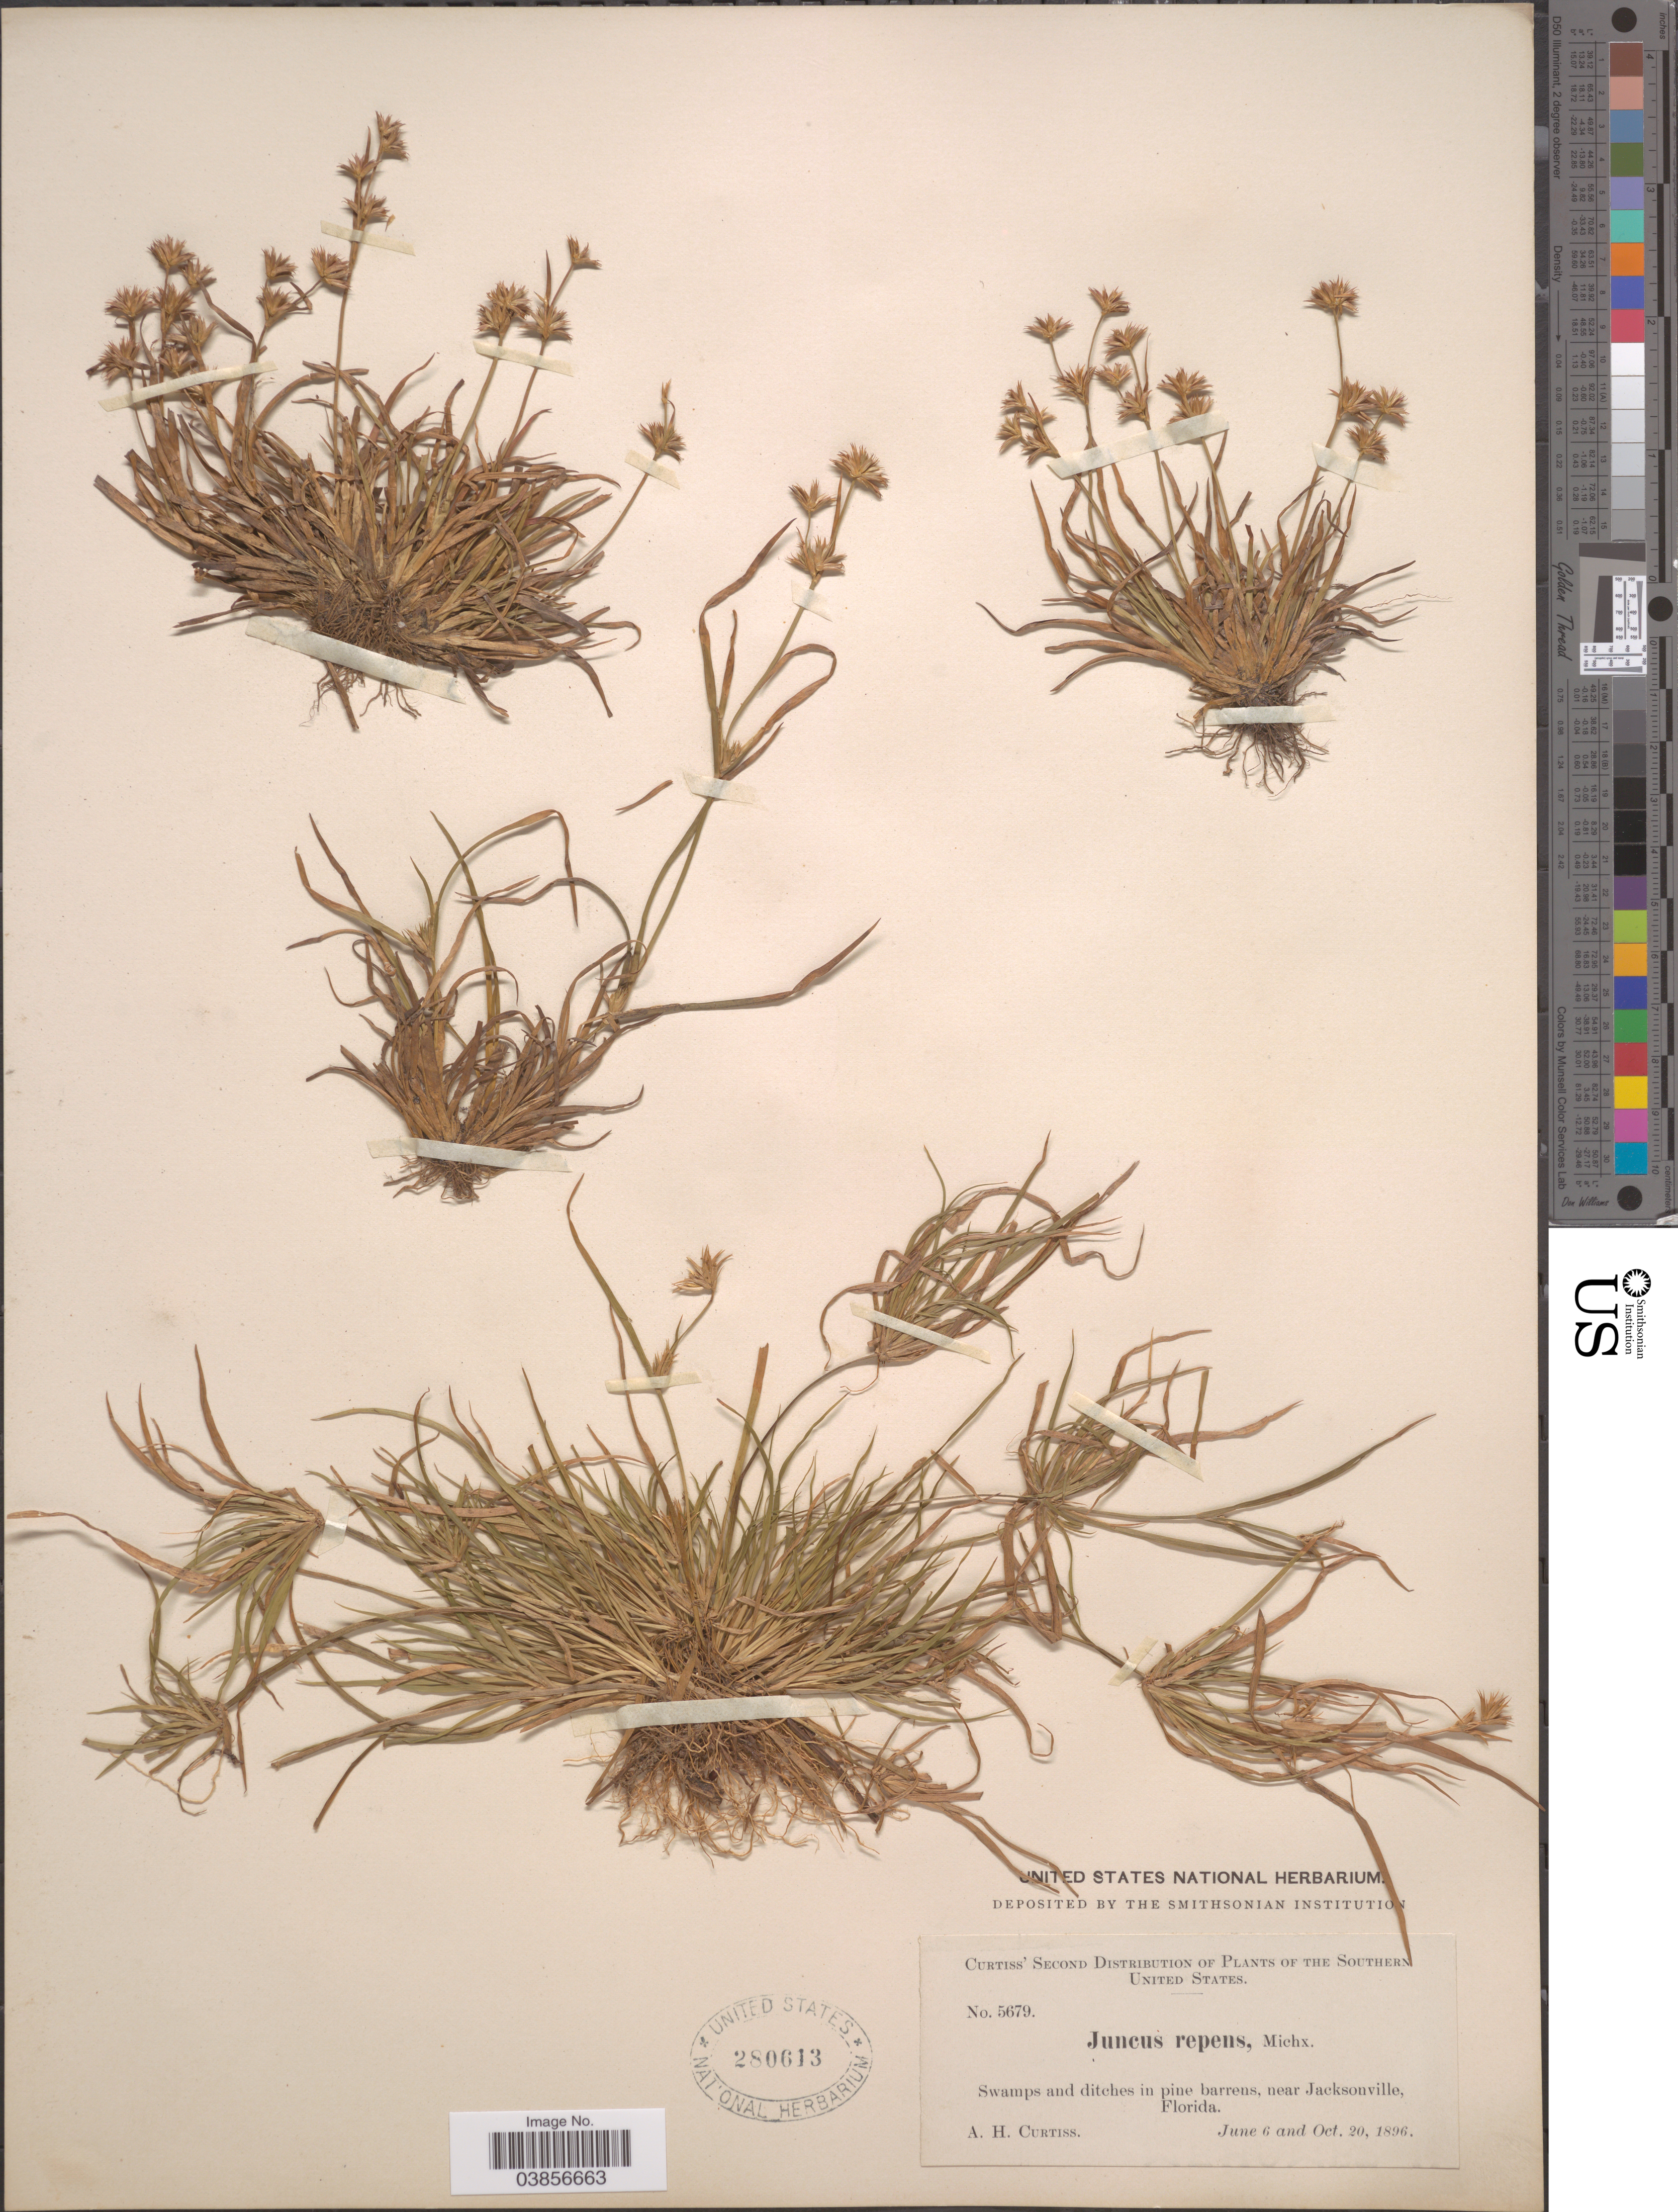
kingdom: Plantae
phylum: Tracheophyta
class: Liliopsida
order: Poales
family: Juncaceae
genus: Juncus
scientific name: Juncus repens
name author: Michx.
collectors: A. H. Curtiss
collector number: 5679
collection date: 1896-06-06/1896-10-20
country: United States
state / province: Florida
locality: Southern United States. Swamps and ditches in pine barrens, near Jacksonville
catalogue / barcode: US 280613